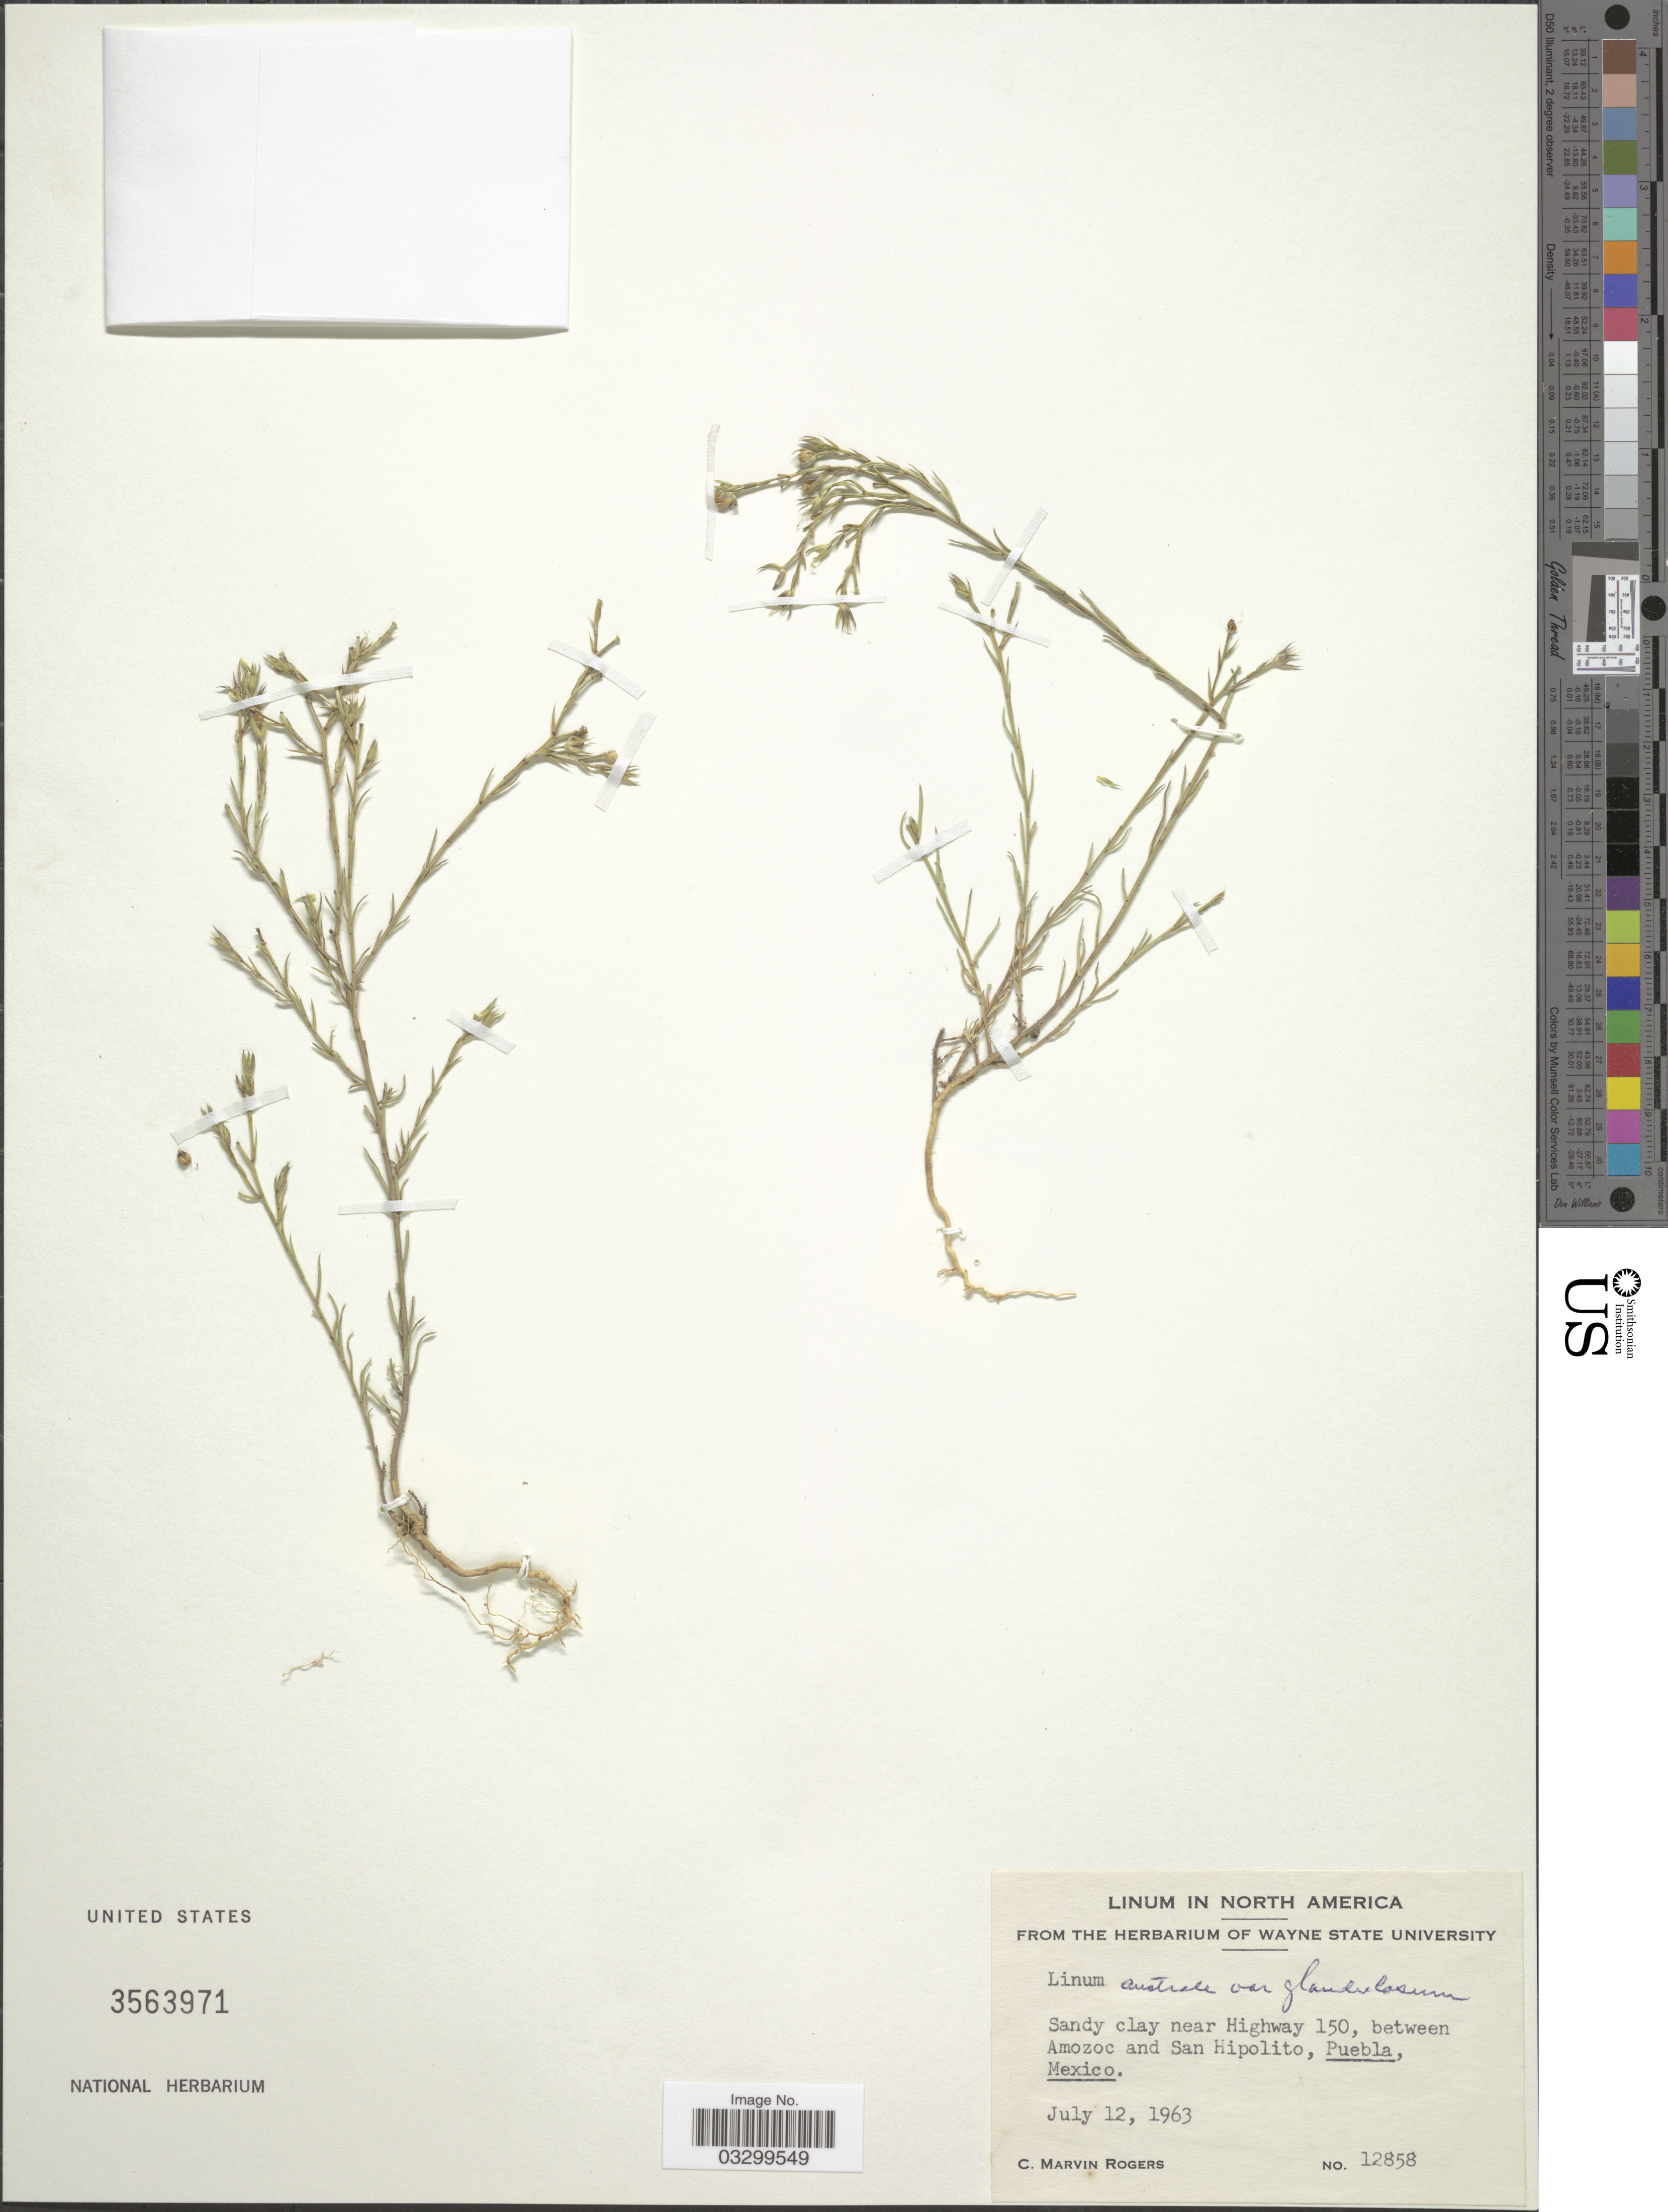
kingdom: Plantae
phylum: Tracheophyta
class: Magnoliopsida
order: Malpighiales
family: Linaceae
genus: Linum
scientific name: Linum australe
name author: A. Heller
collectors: C. M. Rogers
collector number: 12858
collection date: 1963-07-12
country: Mexico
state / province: Puebla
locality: Sandy clay near Highway 150, between Amozoc and San Hipolito.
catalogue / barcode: US 3563971